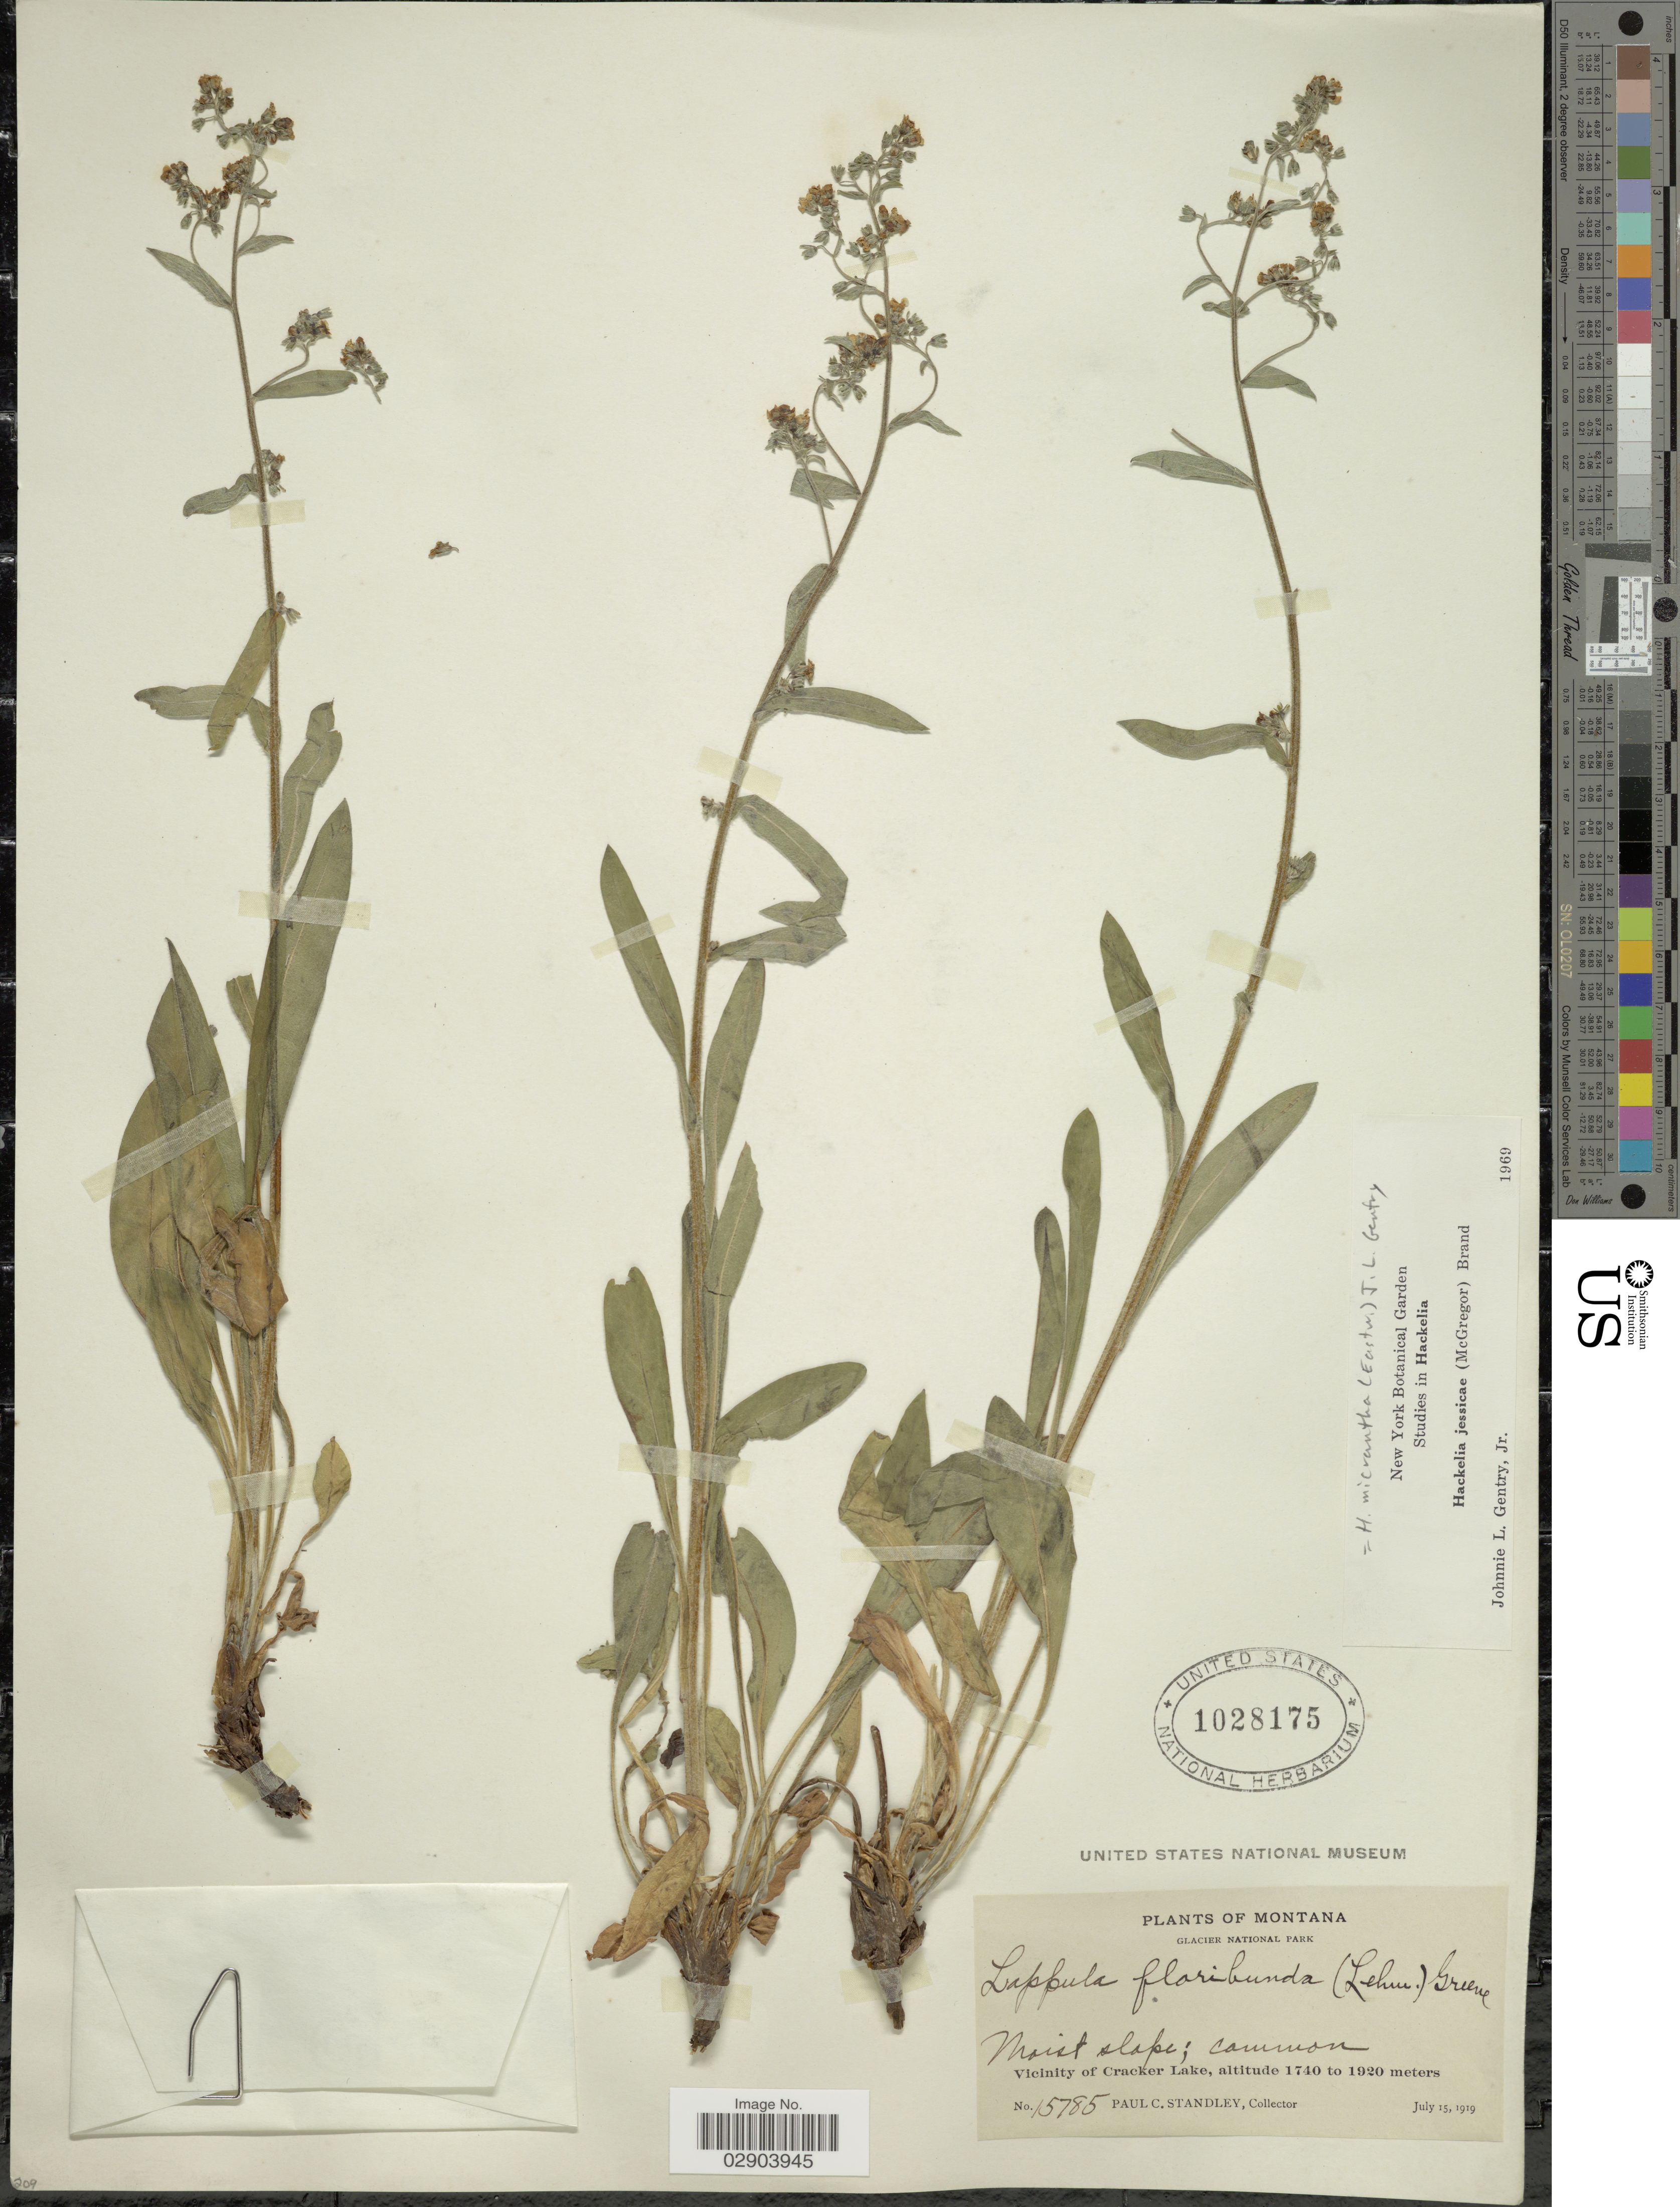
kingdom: Plantae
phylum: Tracheophyta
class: Magnoliopsida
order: Boraginales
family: Boraginaceae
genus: Hackelia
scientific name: Hackelia micrantha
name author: (Eastw.) J.L. Gentry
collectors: P. C. Standley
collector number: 15785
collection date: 1919-07-15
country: United States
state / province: Montana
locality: Glacier National Park. Vicinity of Cracker Lake.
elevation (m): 1740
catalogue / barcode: US 1028175